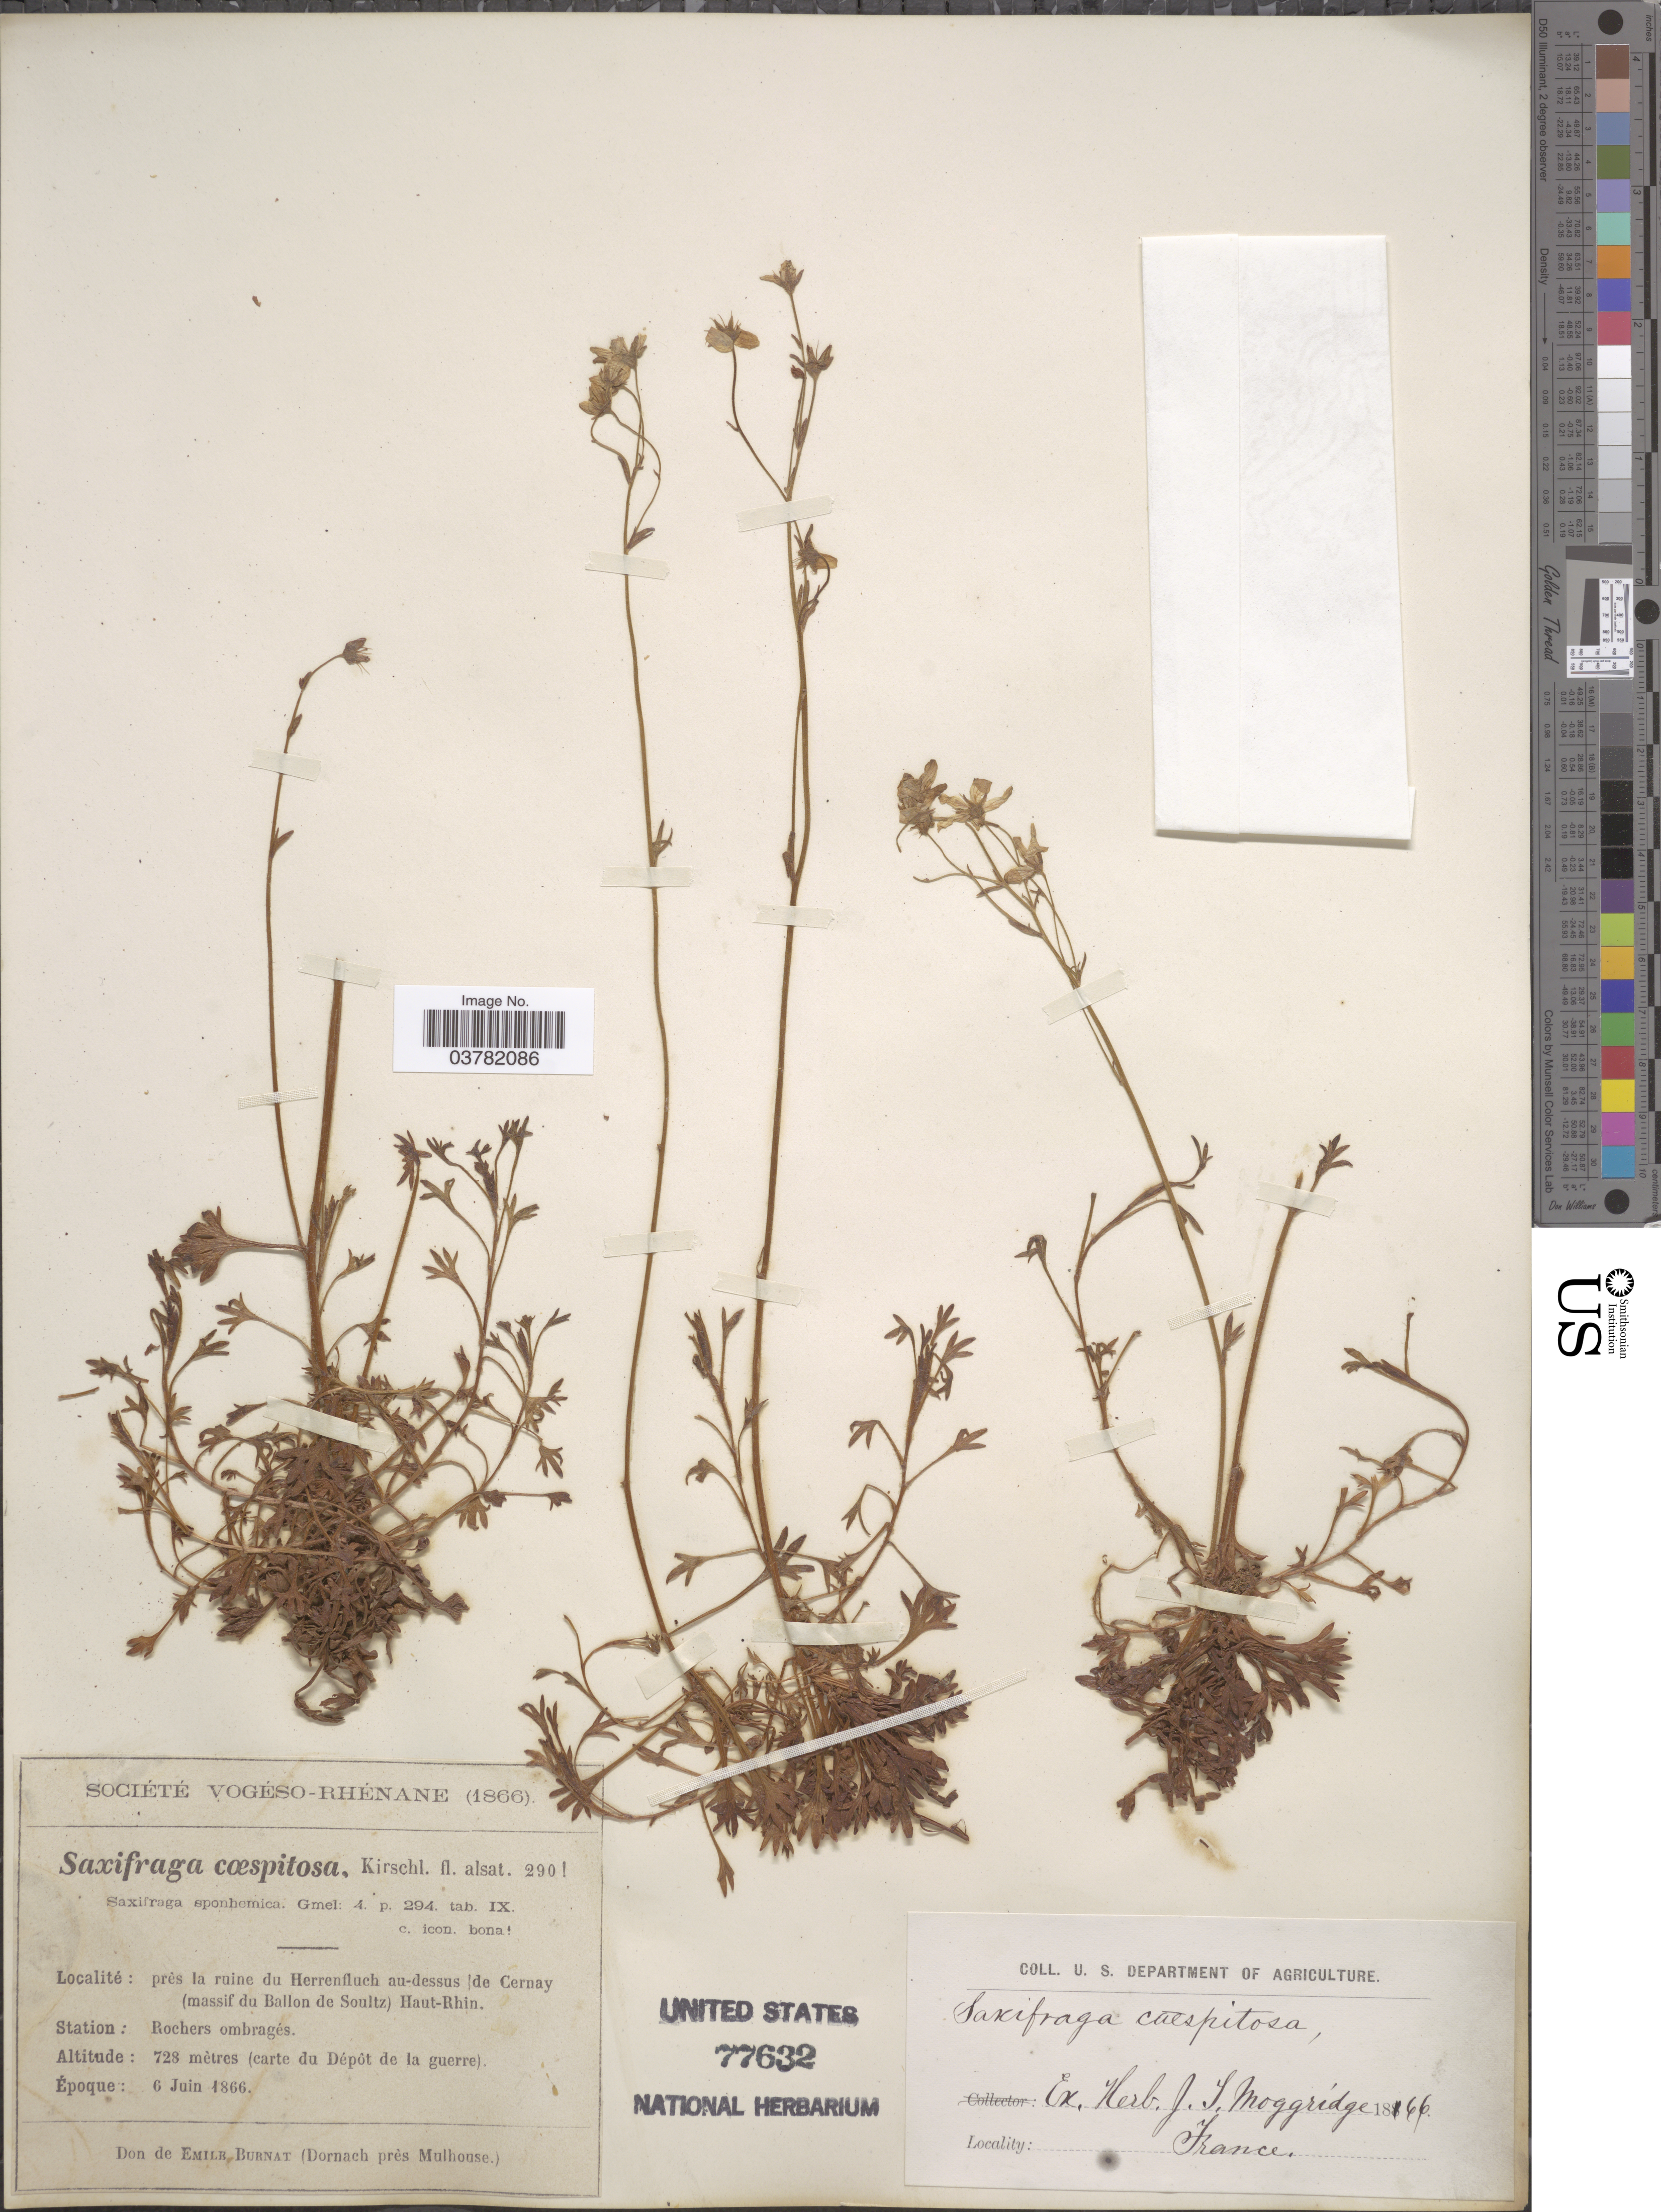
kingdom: Plantae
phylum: Tracheophyta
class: Magnoliopsida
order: Saxifragales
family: Saxifragaceae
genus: Saxifraga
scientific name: Saxifraga caespitosa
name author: L.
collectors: E. Burnat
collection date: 1866-06-06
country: France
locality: Près la ruine du Herrenfluch au-dessus de Cernay (massif du Ballon de Soultz) Haut-Rhin. Station: Rochers ombragés.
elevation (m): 728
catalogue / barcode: US 77632